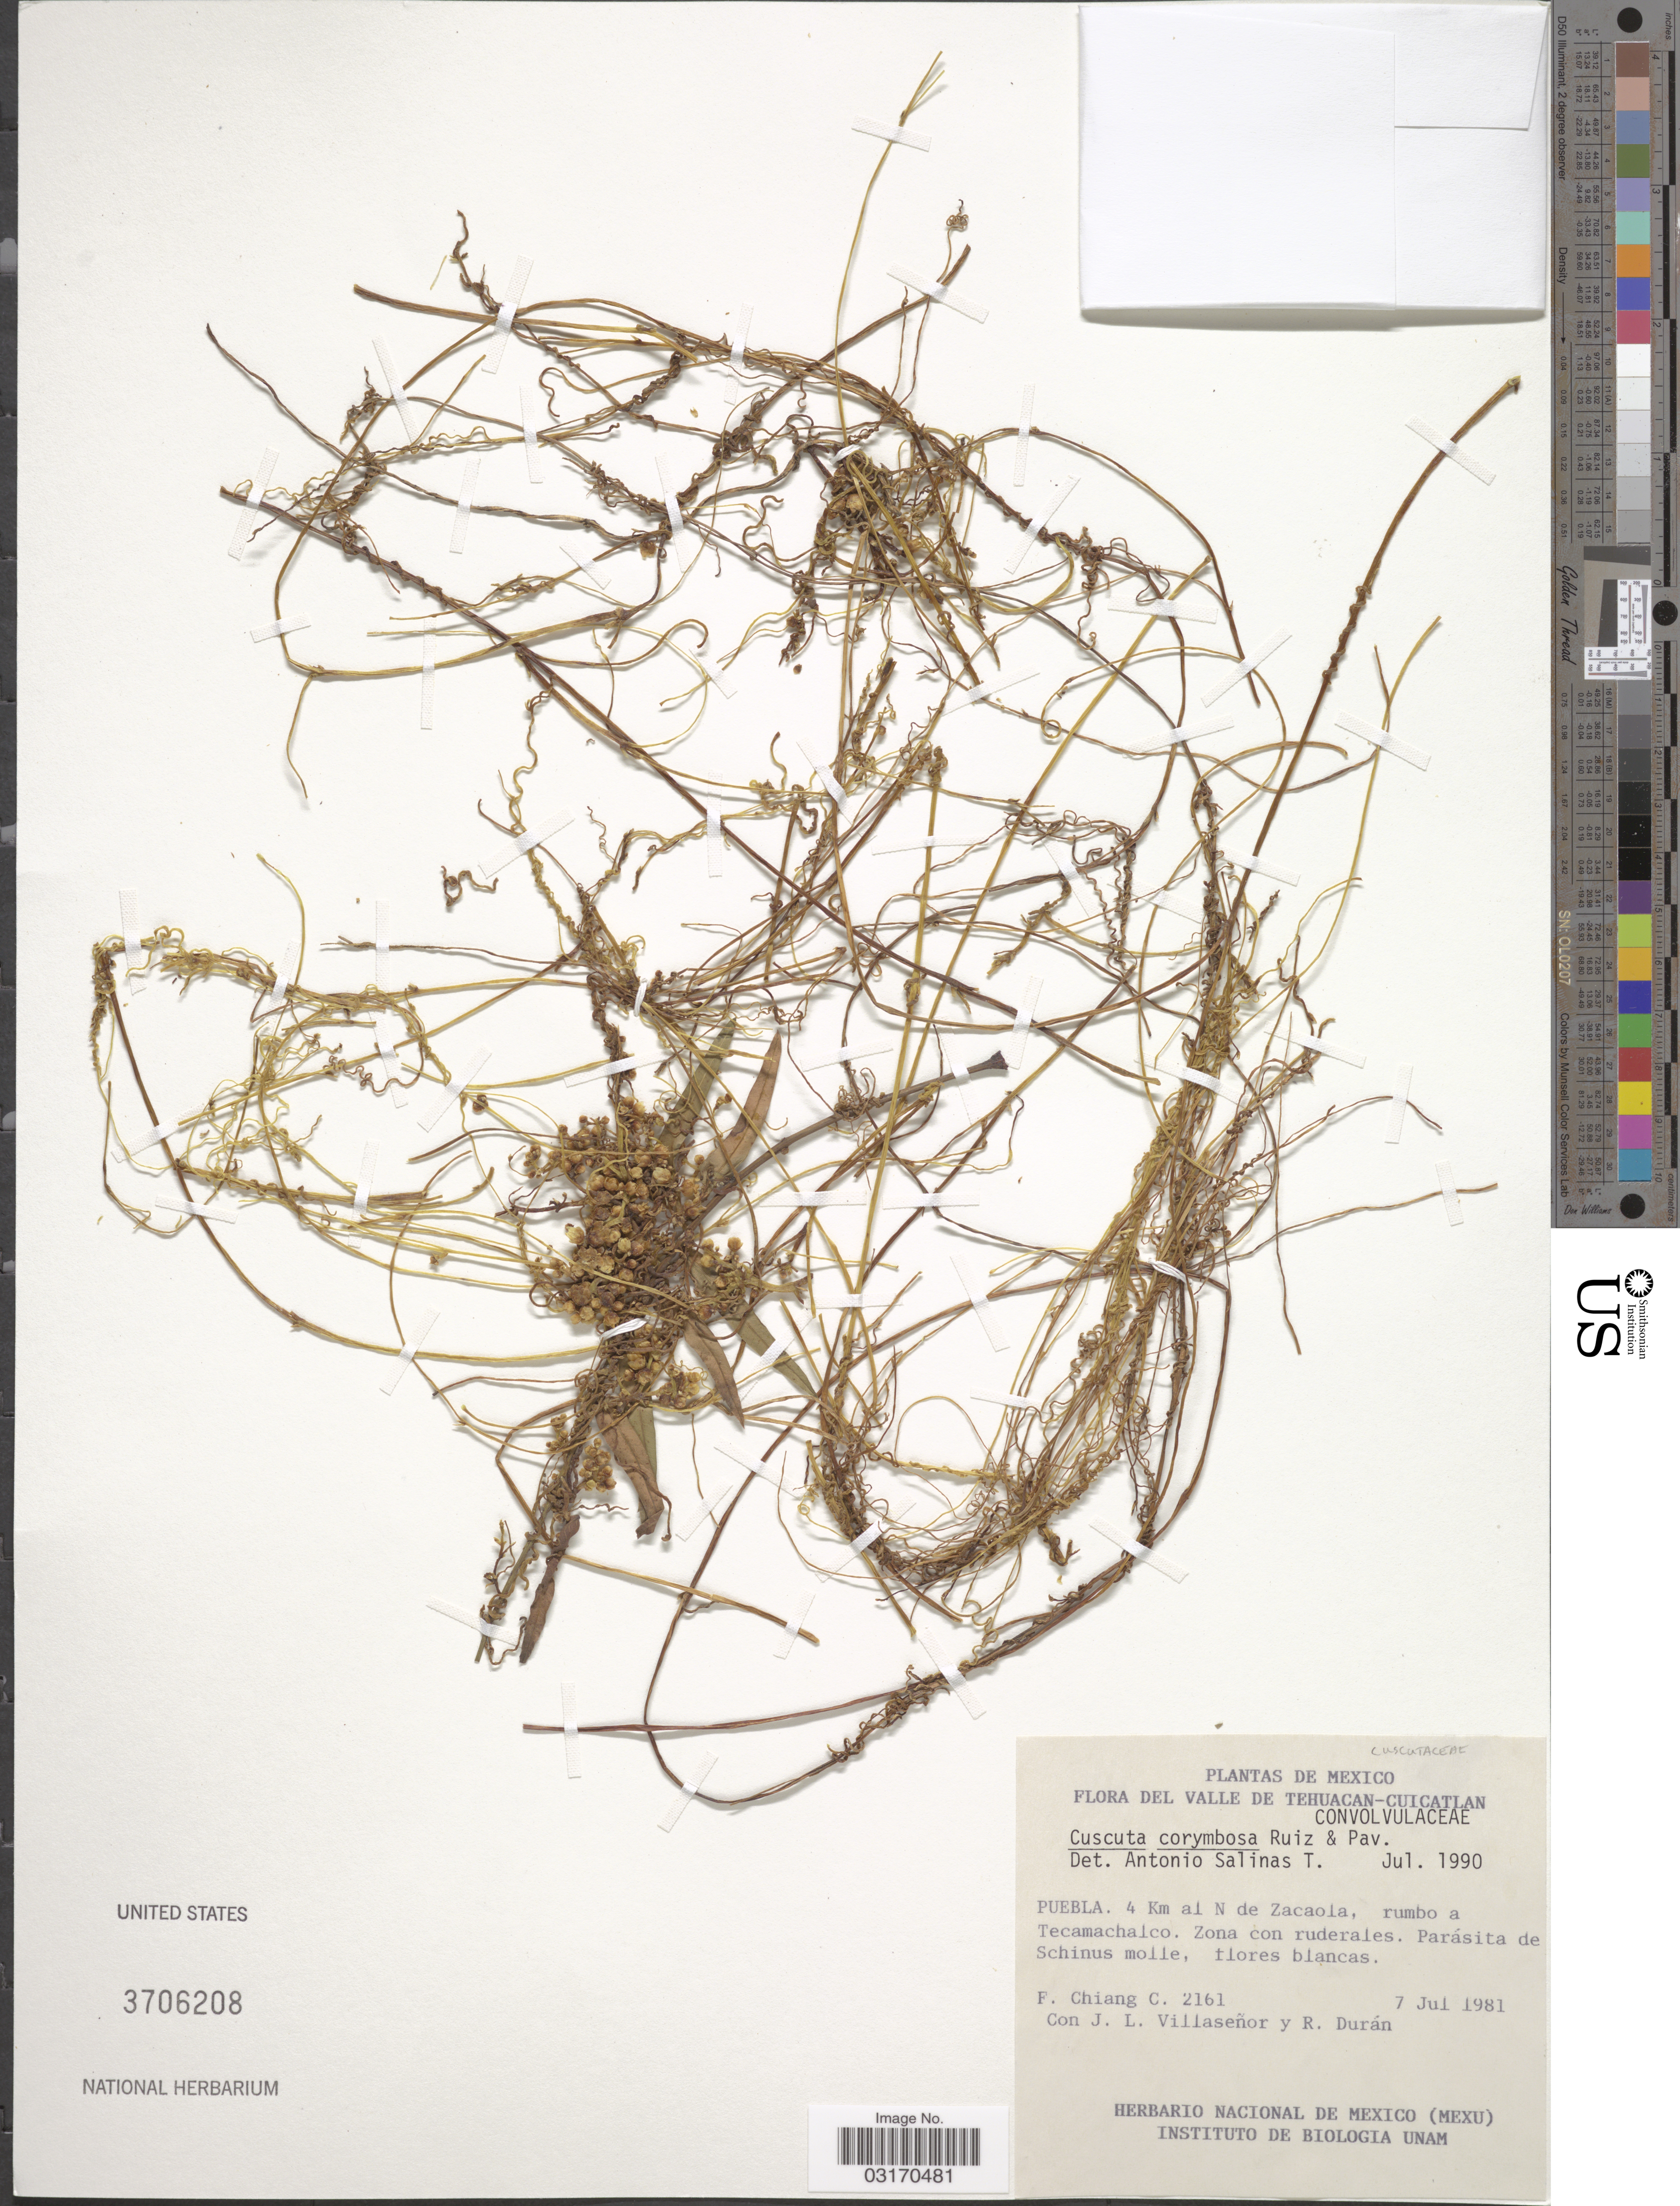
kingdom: Plantae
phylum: Tracheophyta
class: Magnoliopsida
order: Solanales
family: Convolvulaceae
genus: Cuscuta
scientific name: Cuscuta corymbosa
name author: Ruiz & Pav.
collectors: F. Chiang C., J. Villaseñor R. & R. Durán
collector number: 2161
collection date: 1981-07-07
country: Mexico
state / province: Puebla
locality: Del Valle de Tehuacan-Cuicatlan. 4 Km al N de Zacaola, rumbo a Tecamachalco.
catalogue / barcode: US 3706208